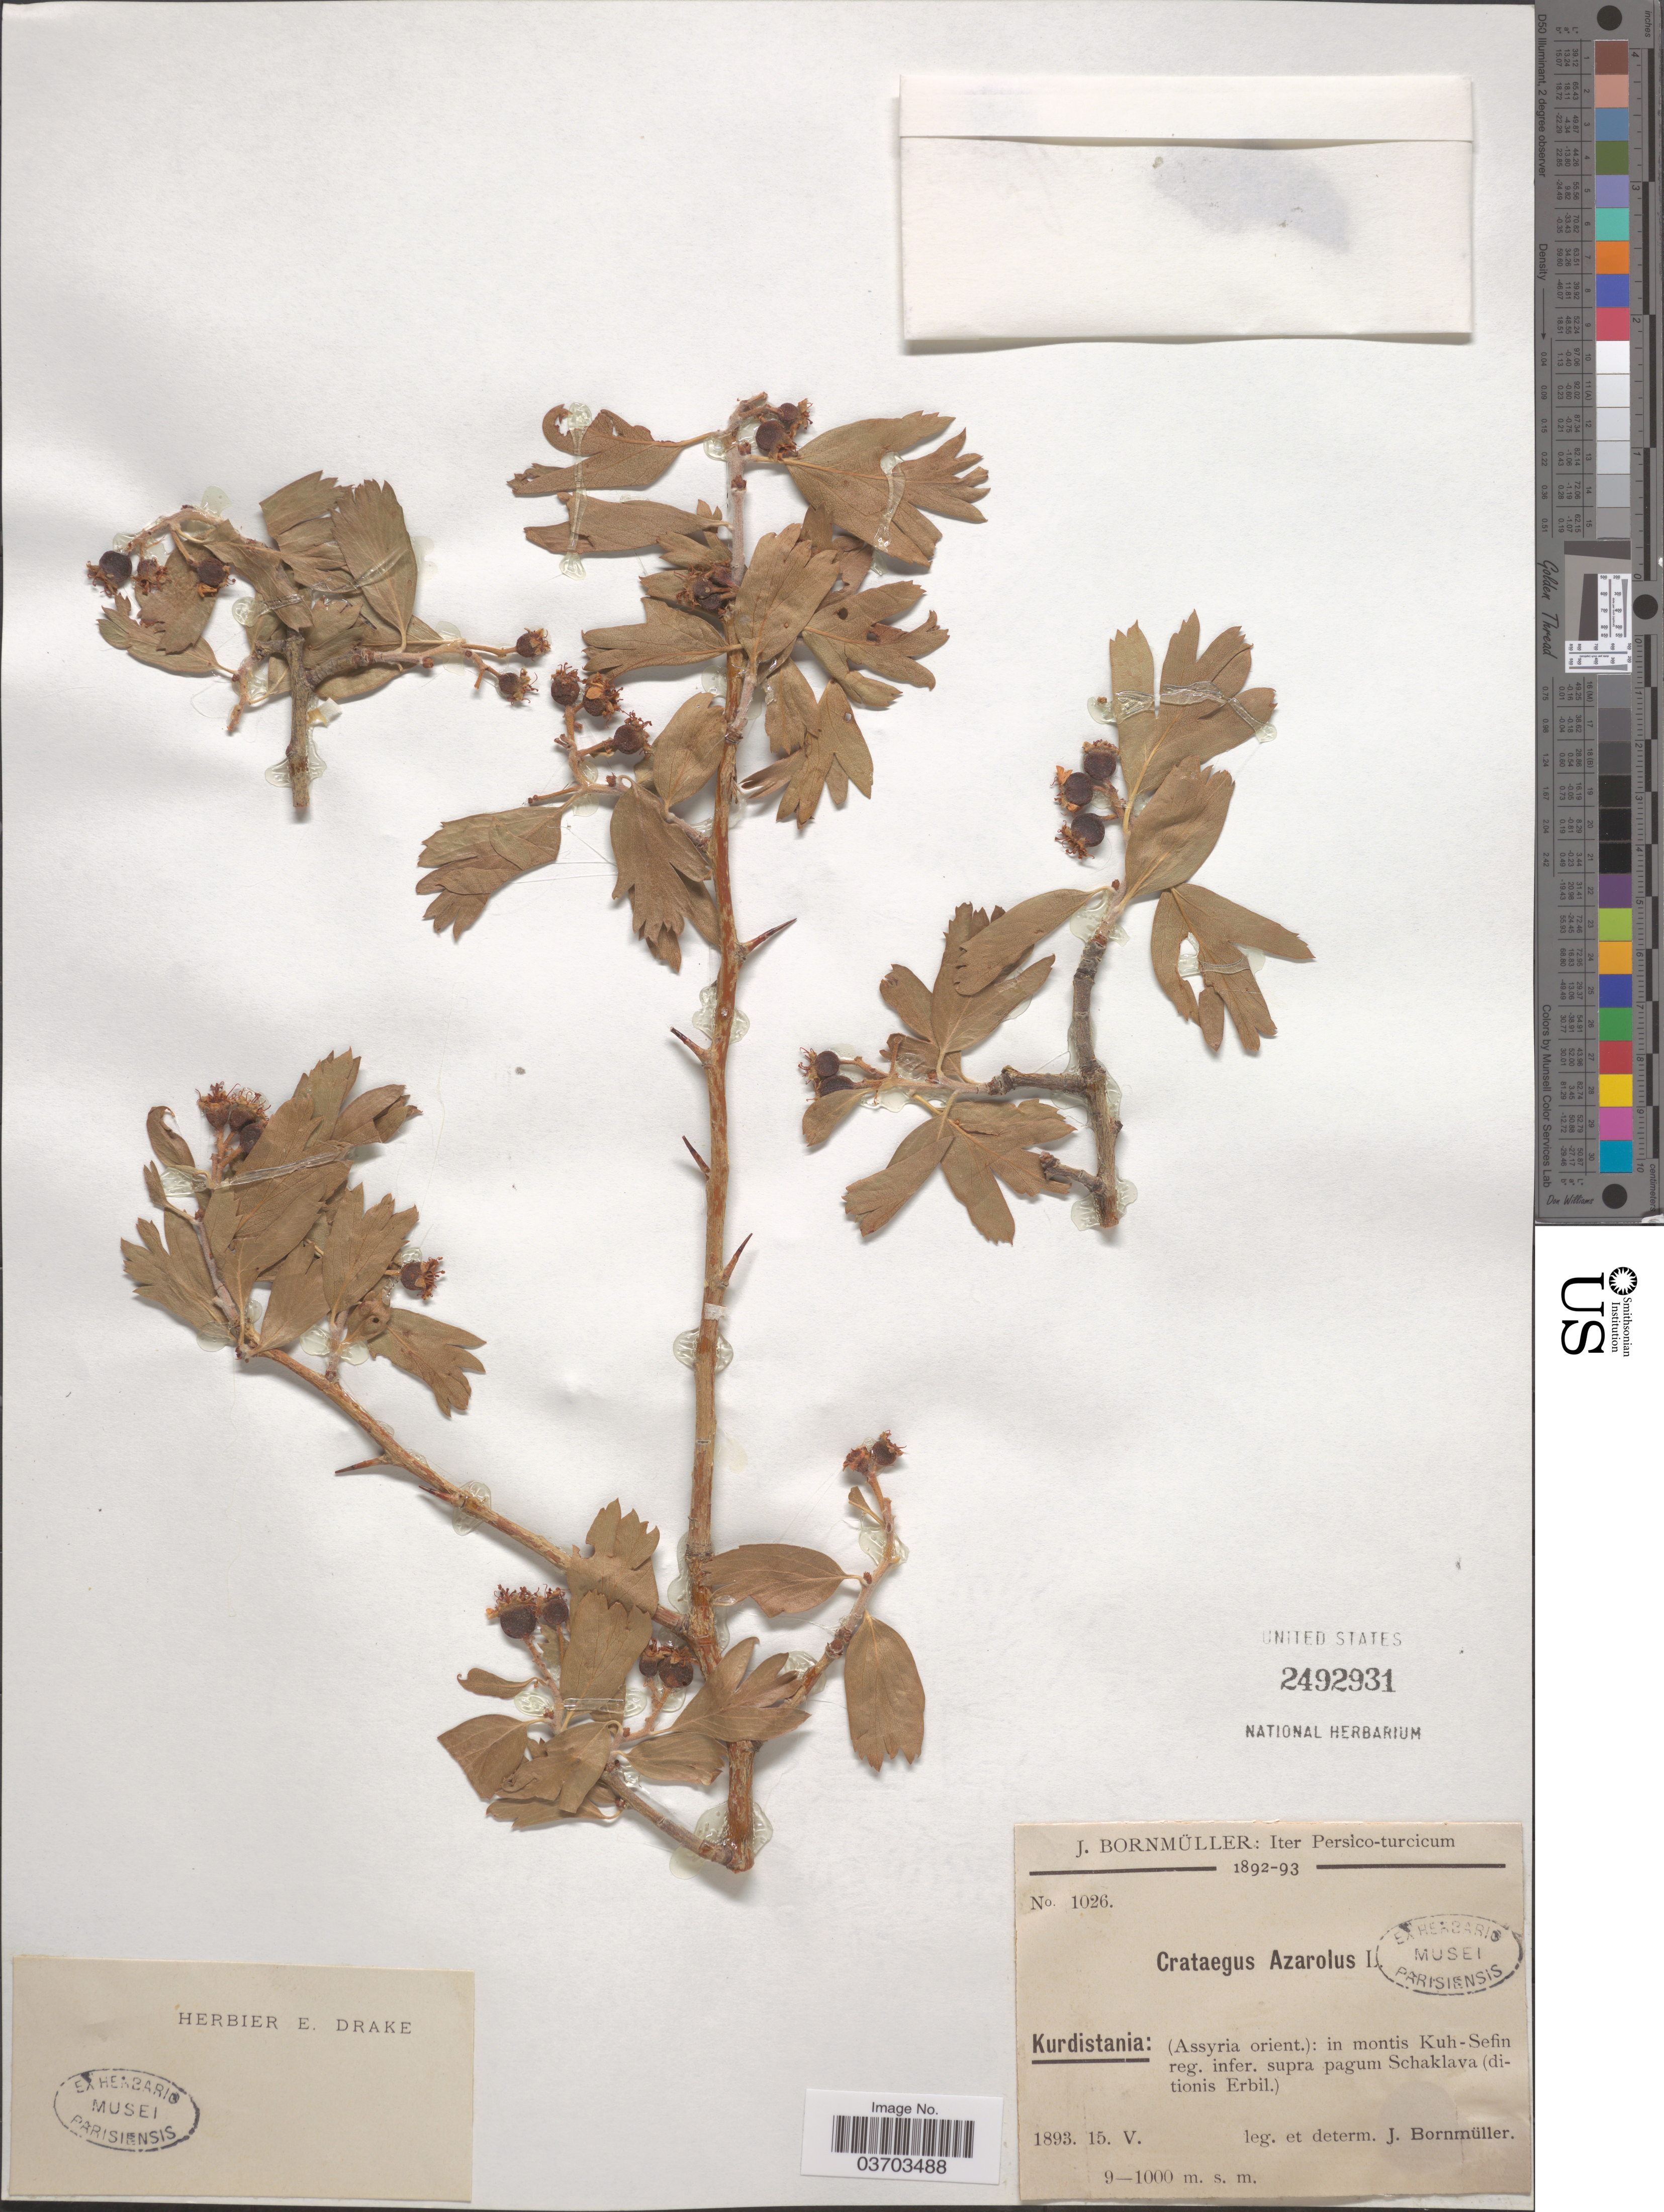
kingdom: Plantae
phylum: Tracheophyta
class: Magnoliopsida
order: Rosales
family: Rosaceae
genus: Crataegus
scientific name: Crataegus azarolus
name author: L.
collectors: J. Bornmüller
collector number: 1026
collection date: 1893-05-15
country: Iran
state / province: Kurdistan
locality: Iter Persico-turcicum. Kurdistania: (Assyria orient.): in montis Kuh-Sefin reg. infer. supra pagum Schaklava (ditionis Erbil.)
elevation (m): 900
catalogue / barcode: US 2492931